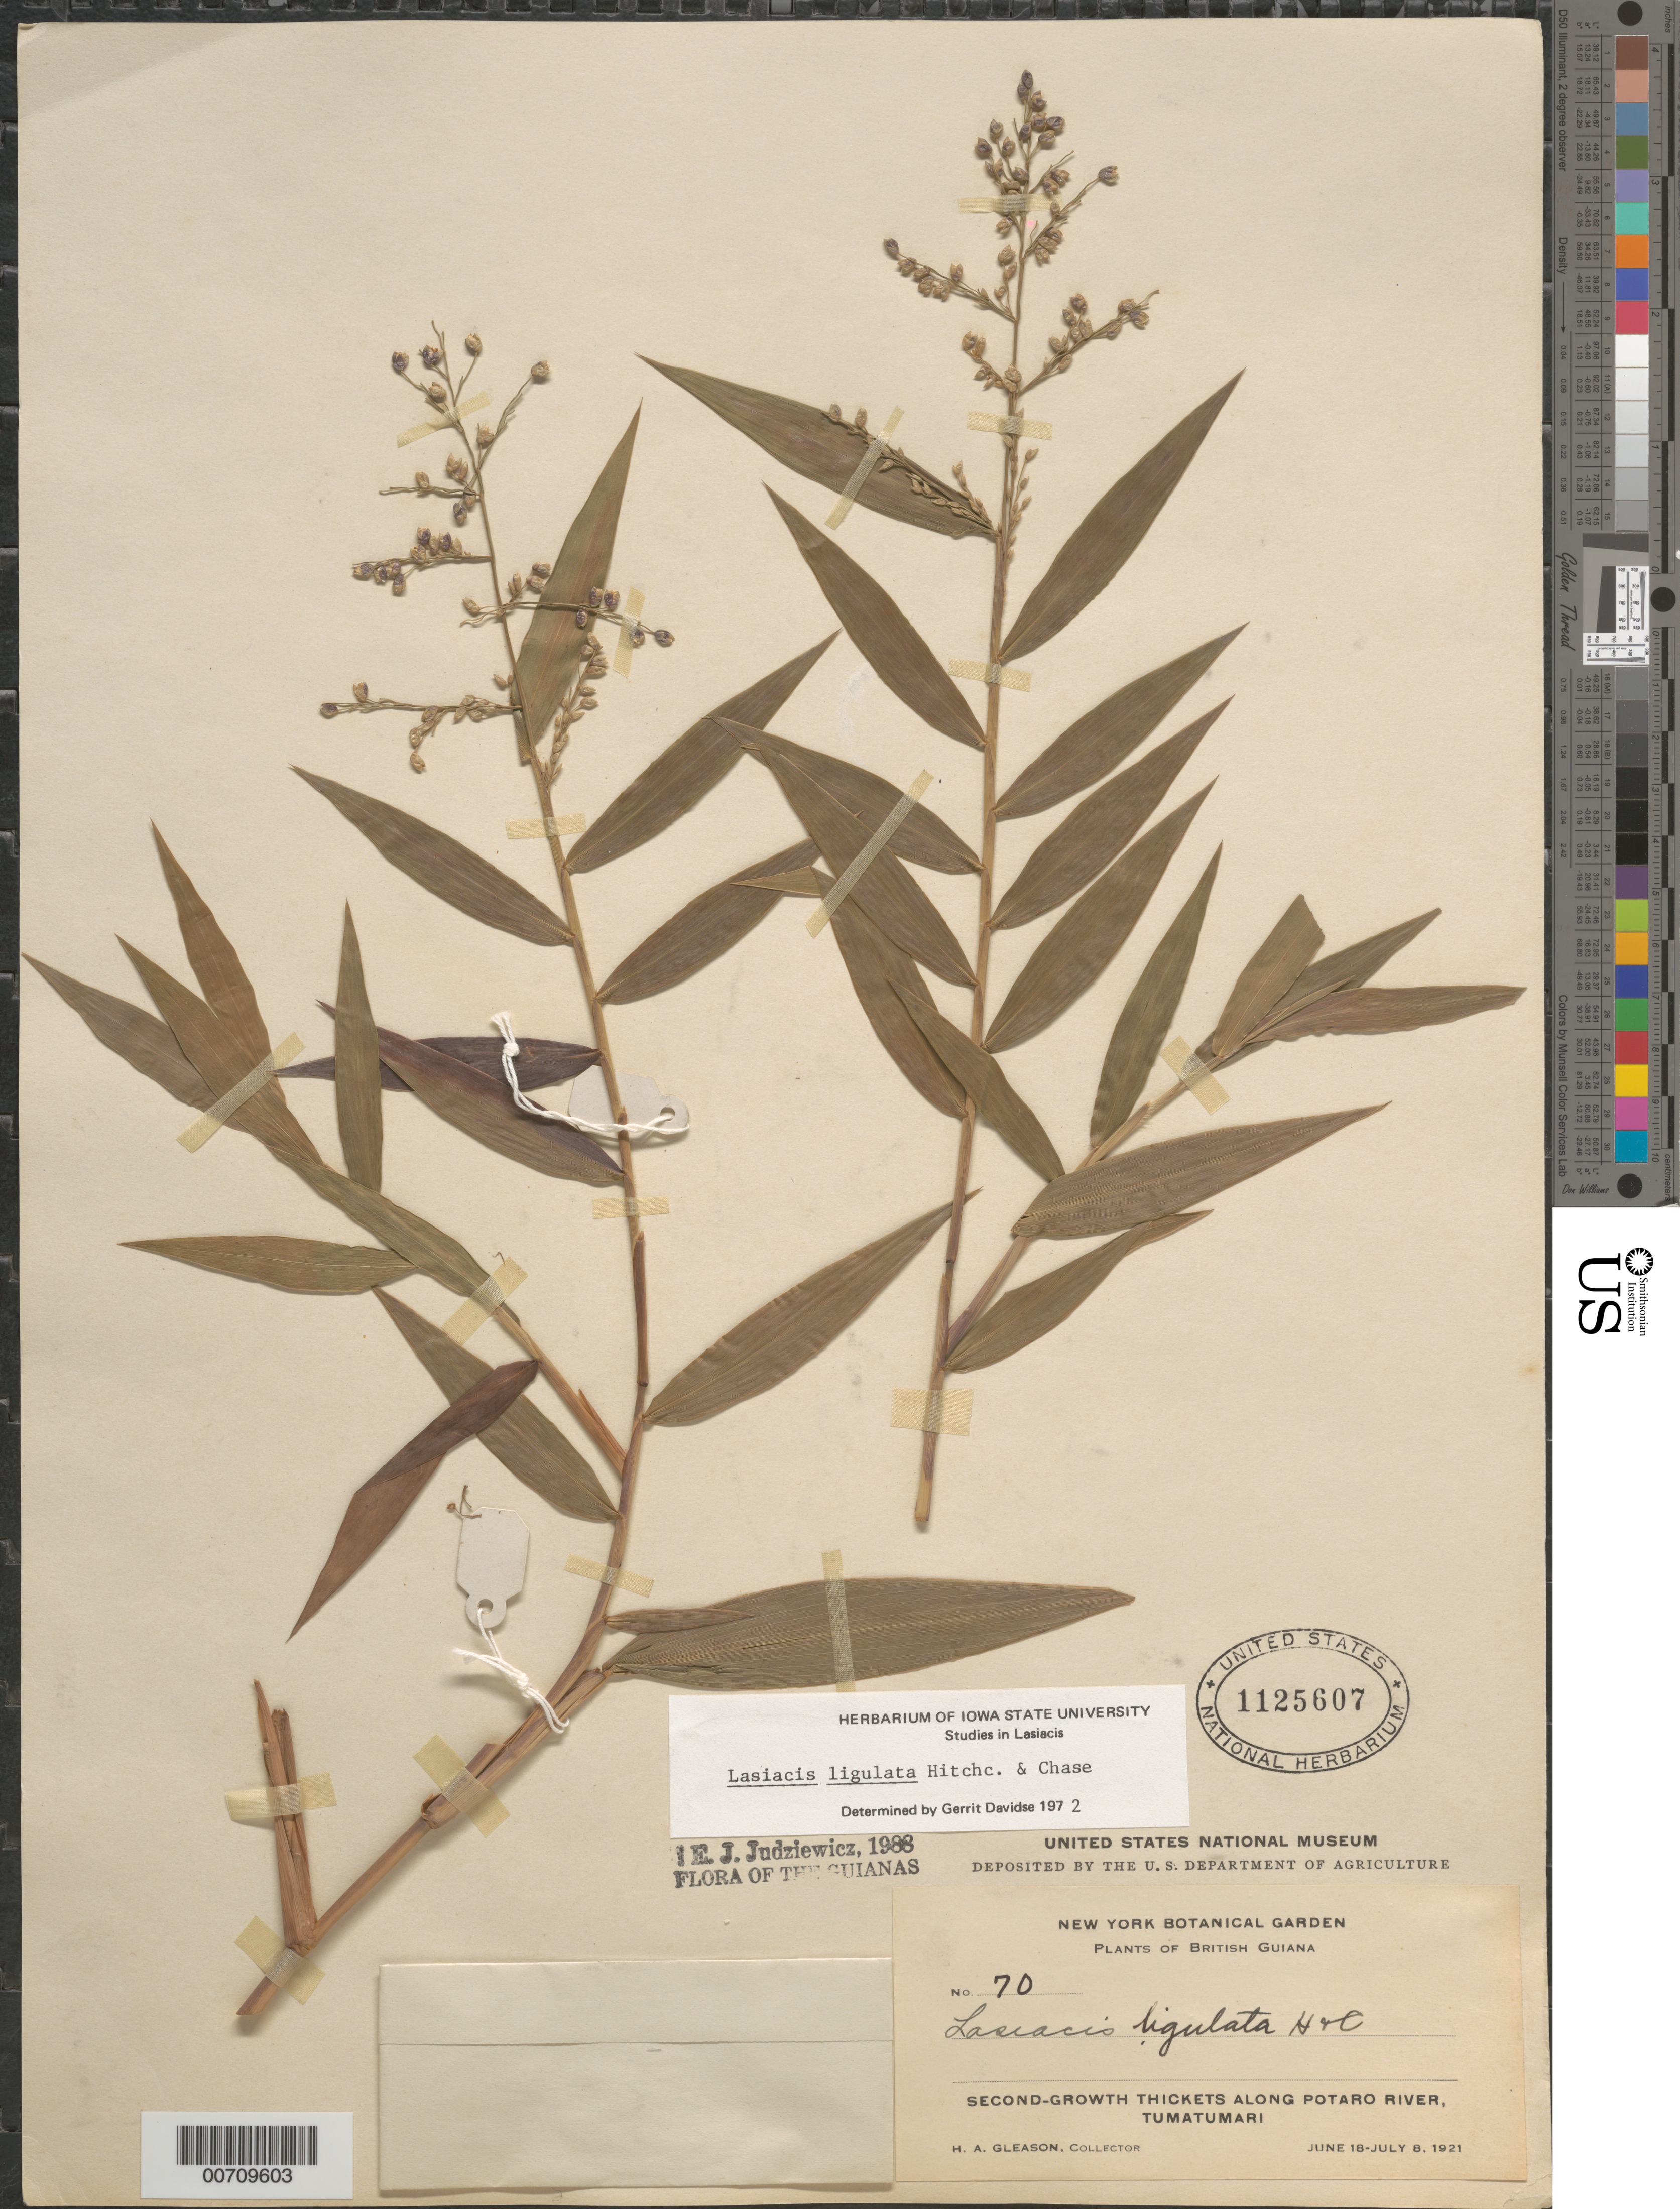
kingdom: Plantae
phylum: Tracheophyta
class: Liliopsida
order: Poales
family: Poaceae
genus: Lasiacis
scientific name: Lasiacis ligulata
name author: Hitchc. & Chase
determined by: Davidse, Gerrit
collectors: H. A. Gleason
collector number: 70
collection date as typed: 18-Jun-21 to 8-Jul-21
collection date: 1921-06-18/1921-07-08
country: Guyana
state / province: Potaro-Siparuni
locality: Tumatumari Village, Potaro R.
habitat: Second-growth thickets along Potaro River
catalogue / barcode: US 1125607